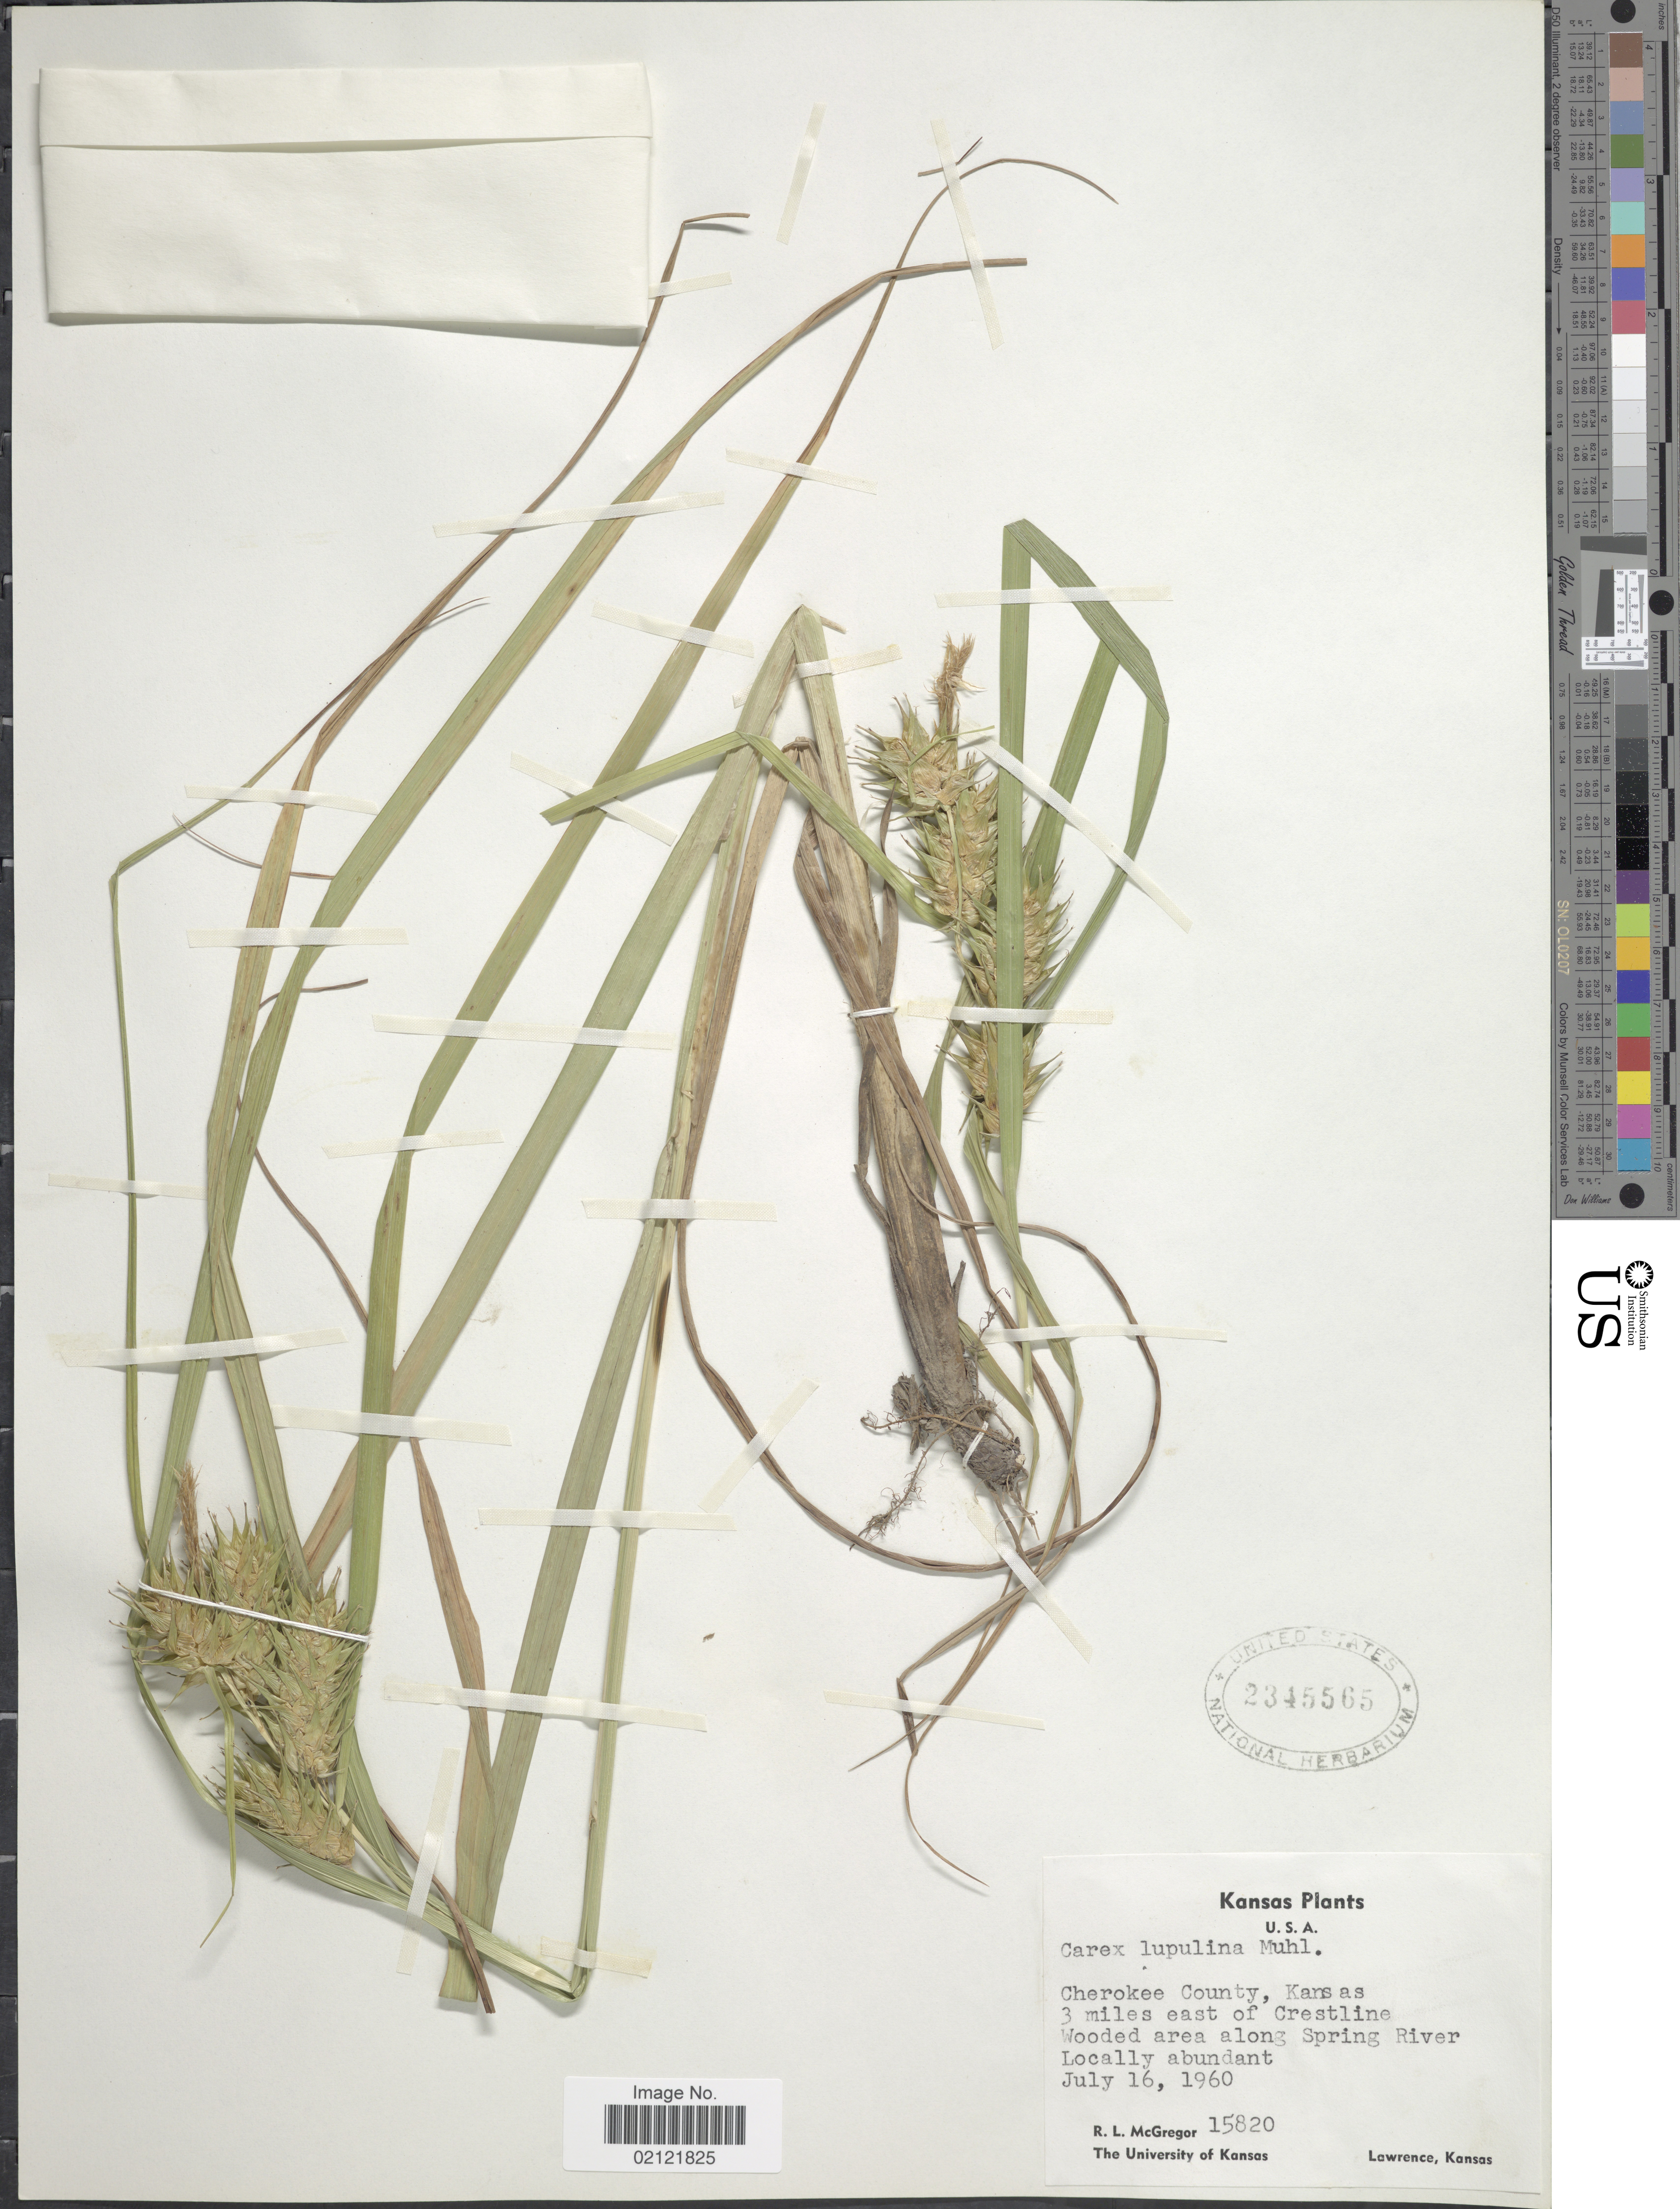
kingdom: Plantae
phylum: Tracheophyta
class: Liliopsida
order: Poales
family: Cyperaceae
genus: Carex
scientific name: Carex lupulina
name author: Muhl. ex Willd.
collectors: R. McGregor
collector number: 15820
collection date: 1960-07-16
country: United States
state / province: Kansas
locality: Cherokee County, Kansas. 3 miles east of Crestline Wooded area along Spring River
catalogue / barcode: US 2345565